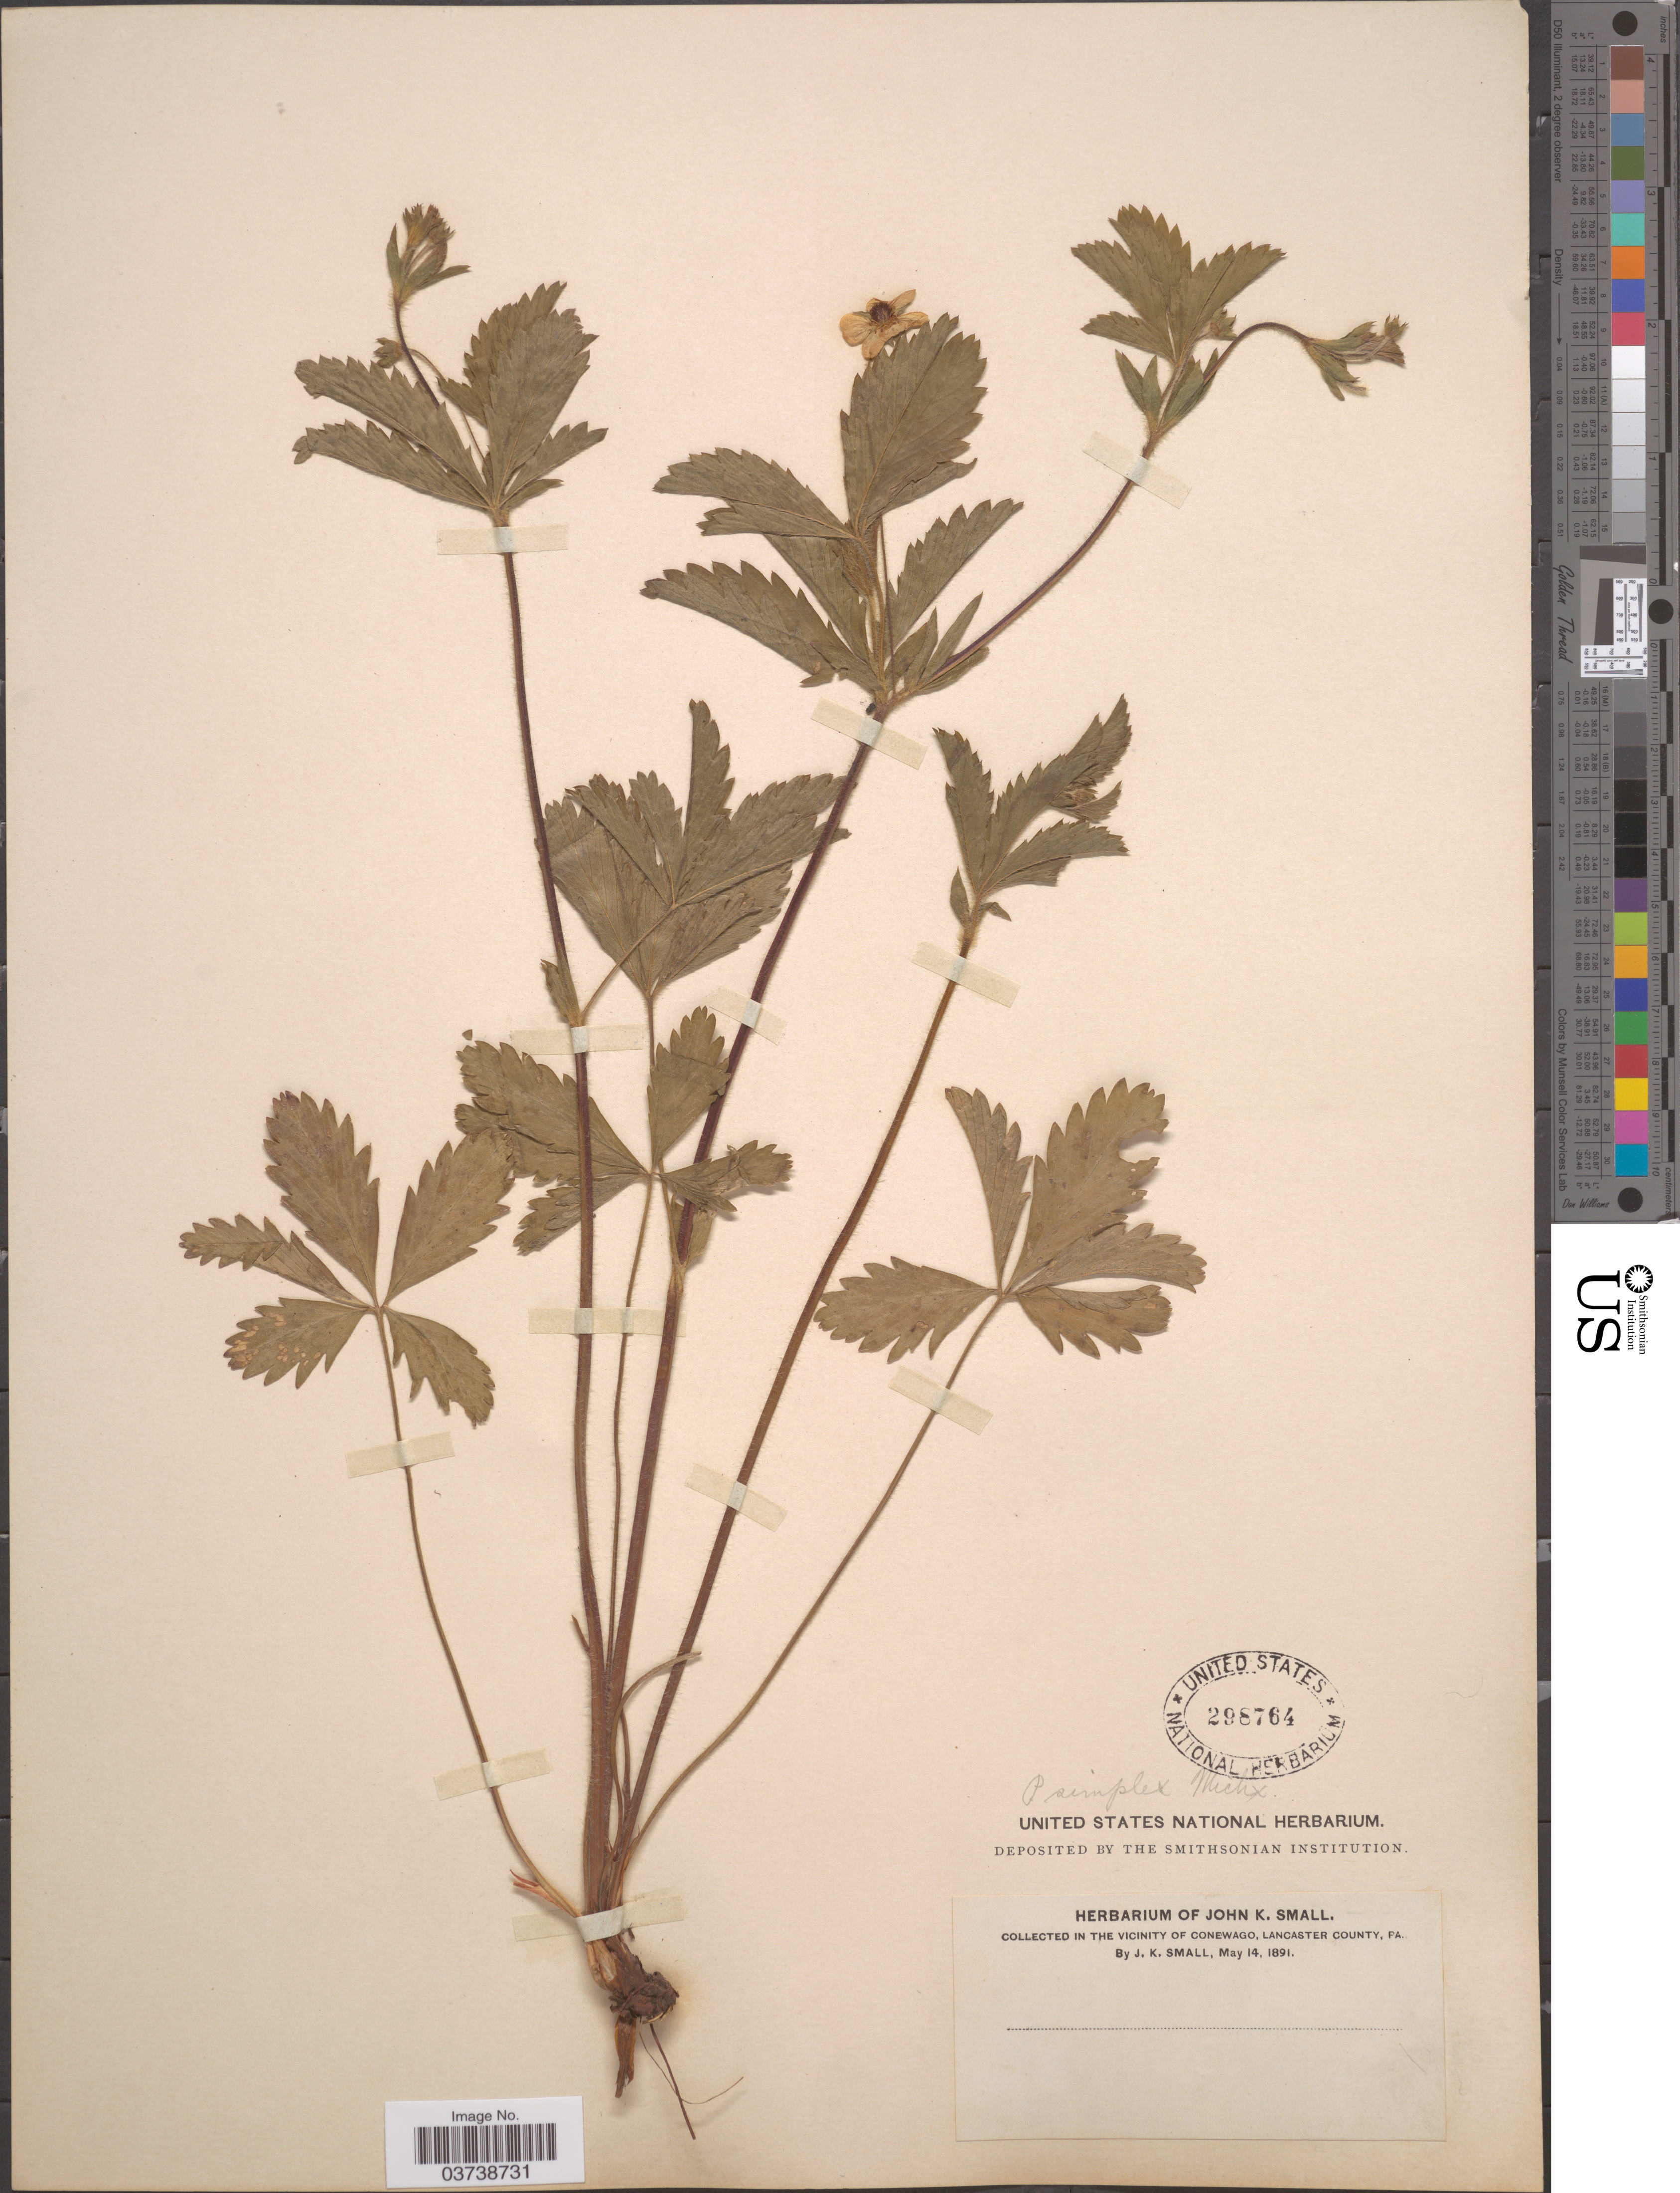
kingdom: Plantae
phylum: Tracheophyta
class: Magnoliopsida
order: Rosales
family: Rosaceae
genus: Potentilla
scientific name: Potentilla canadensis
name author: L.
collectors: J. K. Small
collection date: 1891-05-14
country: United States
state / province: Pennsylvania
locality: In the Vicinity of Conewago, Lancaster County.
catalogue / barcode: US 298764